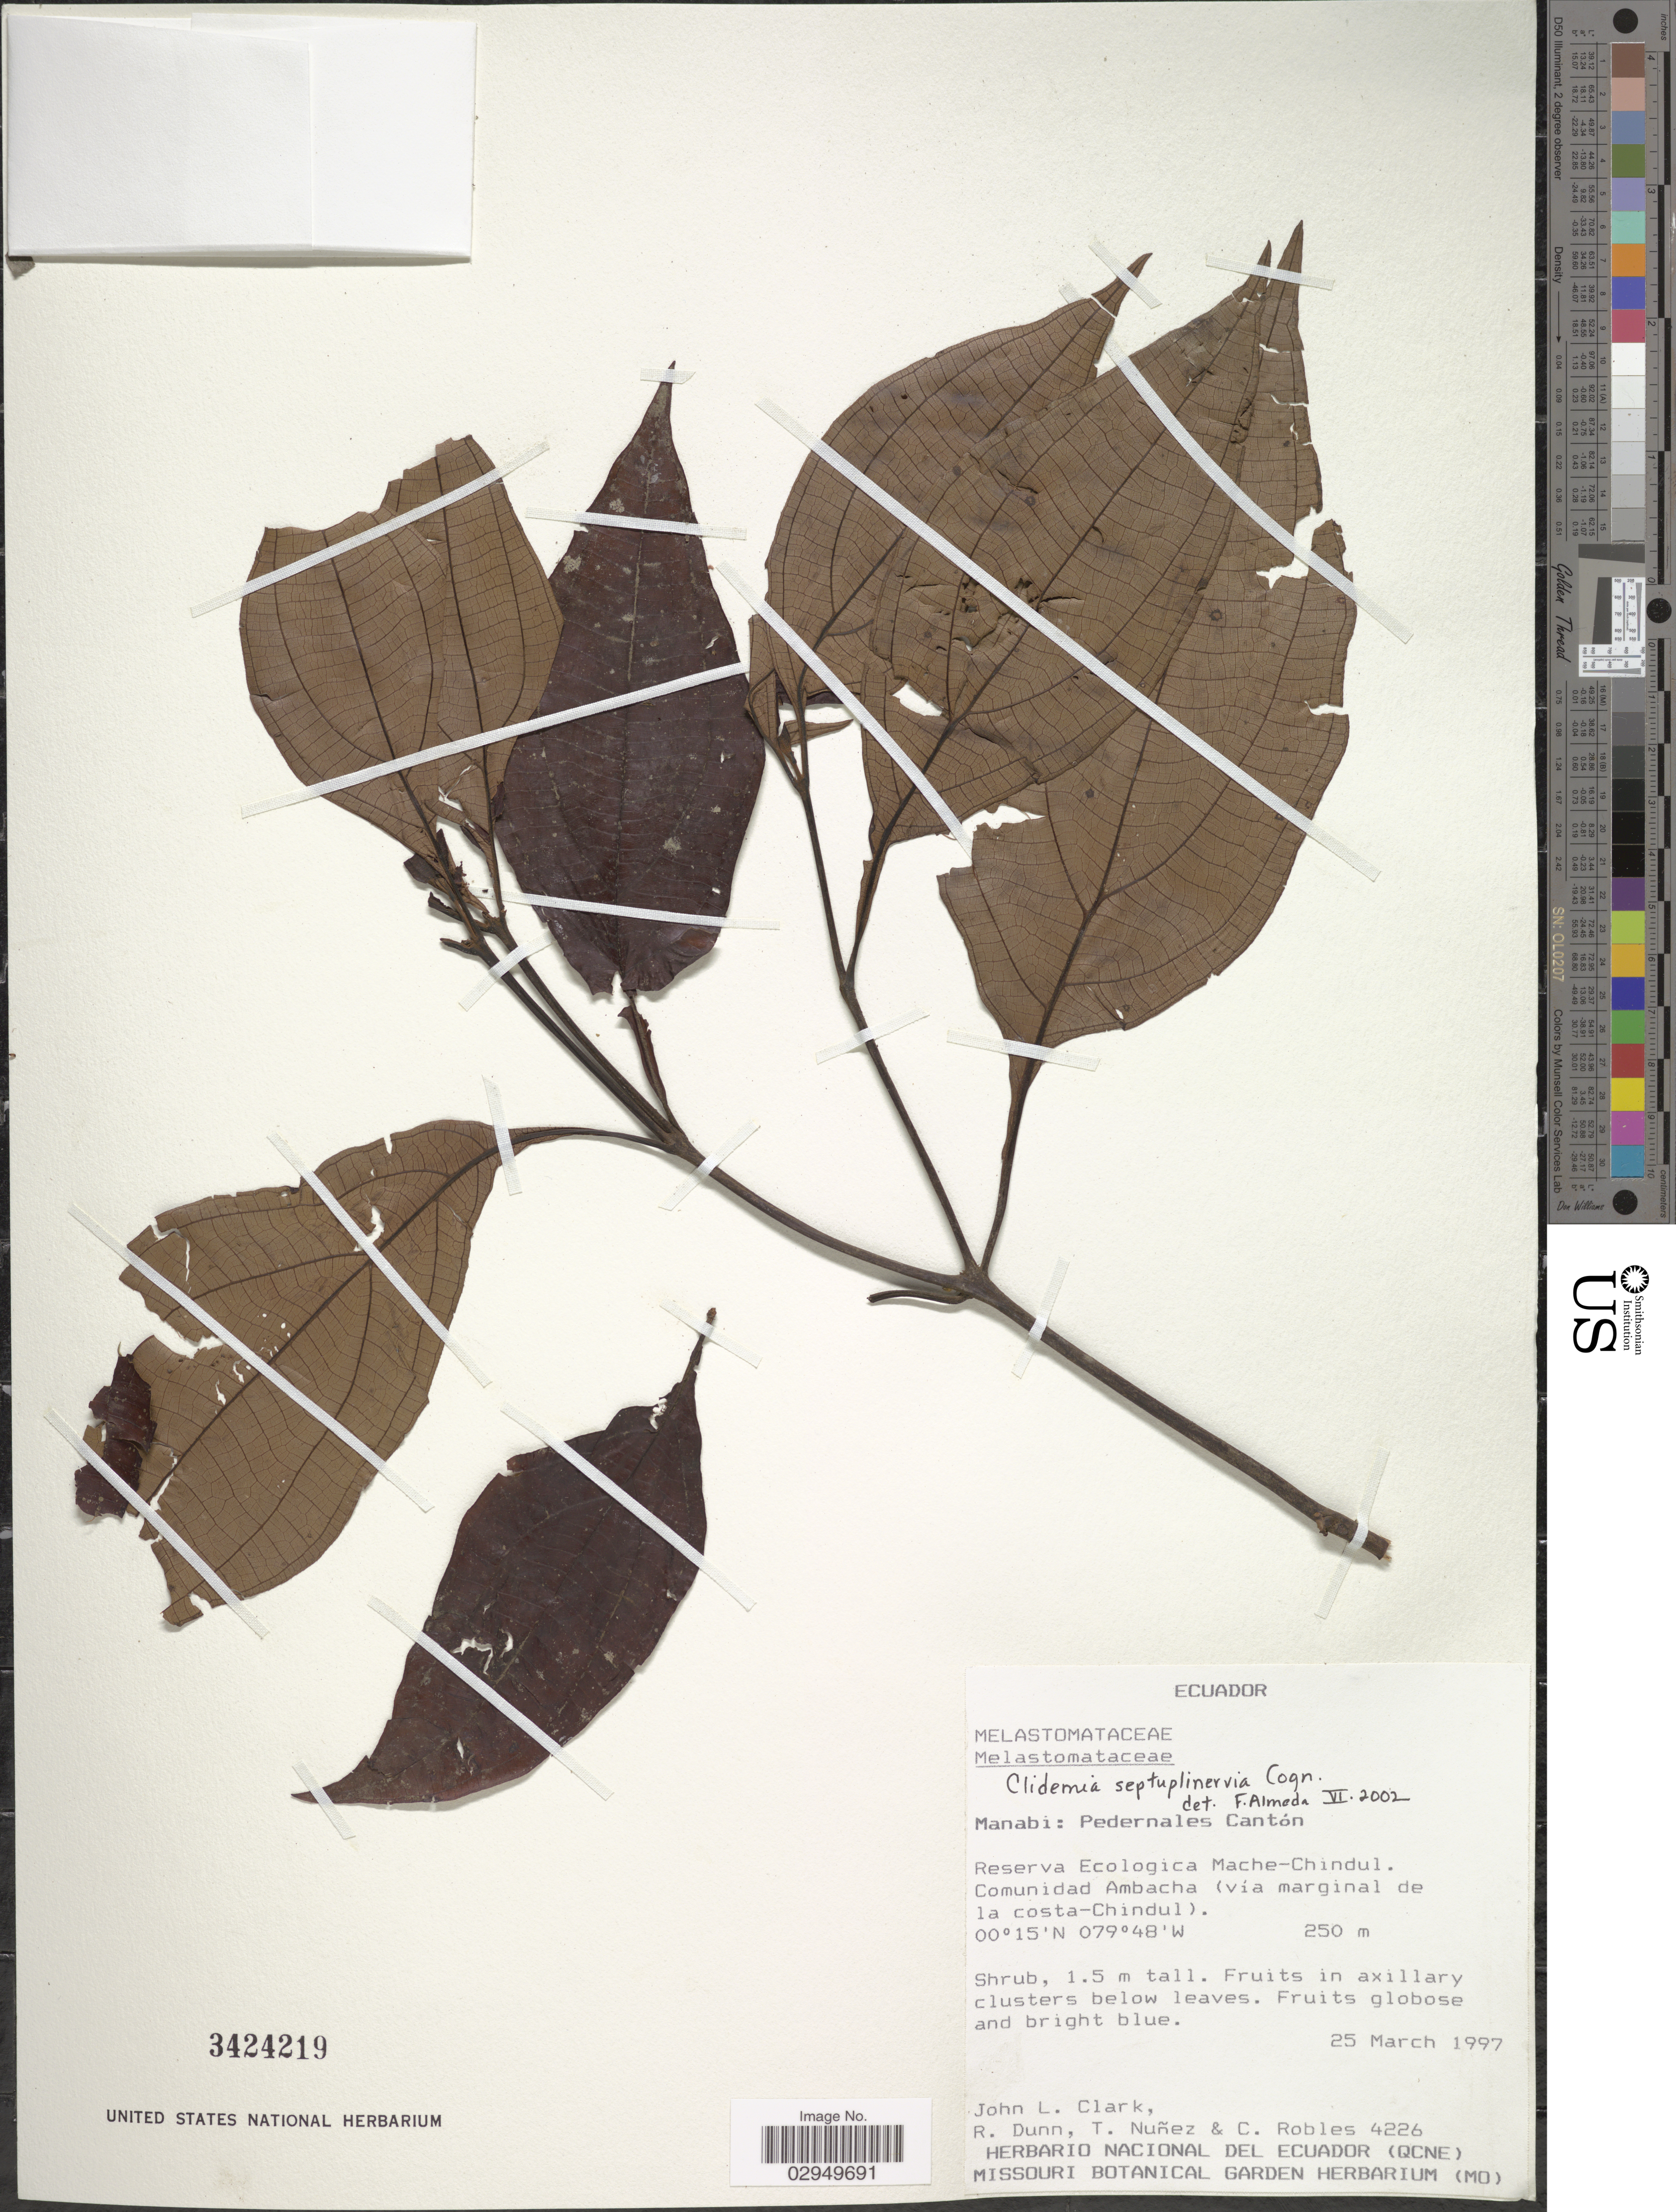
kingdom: Plantae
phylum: Tracheophyta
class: Magnoliopsida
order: Myrtales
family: Melastomataceae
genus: Clidemia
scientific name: Clidemia septuplinervia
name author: Cogn.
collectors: J. L. Clark, R. Dunn, T. Núñez & C. Robles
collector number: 4226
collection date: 1997-03-25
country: Ecuador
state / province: Manabí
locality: Pedernales Cantón. Reserva Ecologica Mache-Chindul. Comunidad Ambacha (vía marginal de la costa-Chindul).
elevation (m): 250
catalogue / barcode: US 3424219